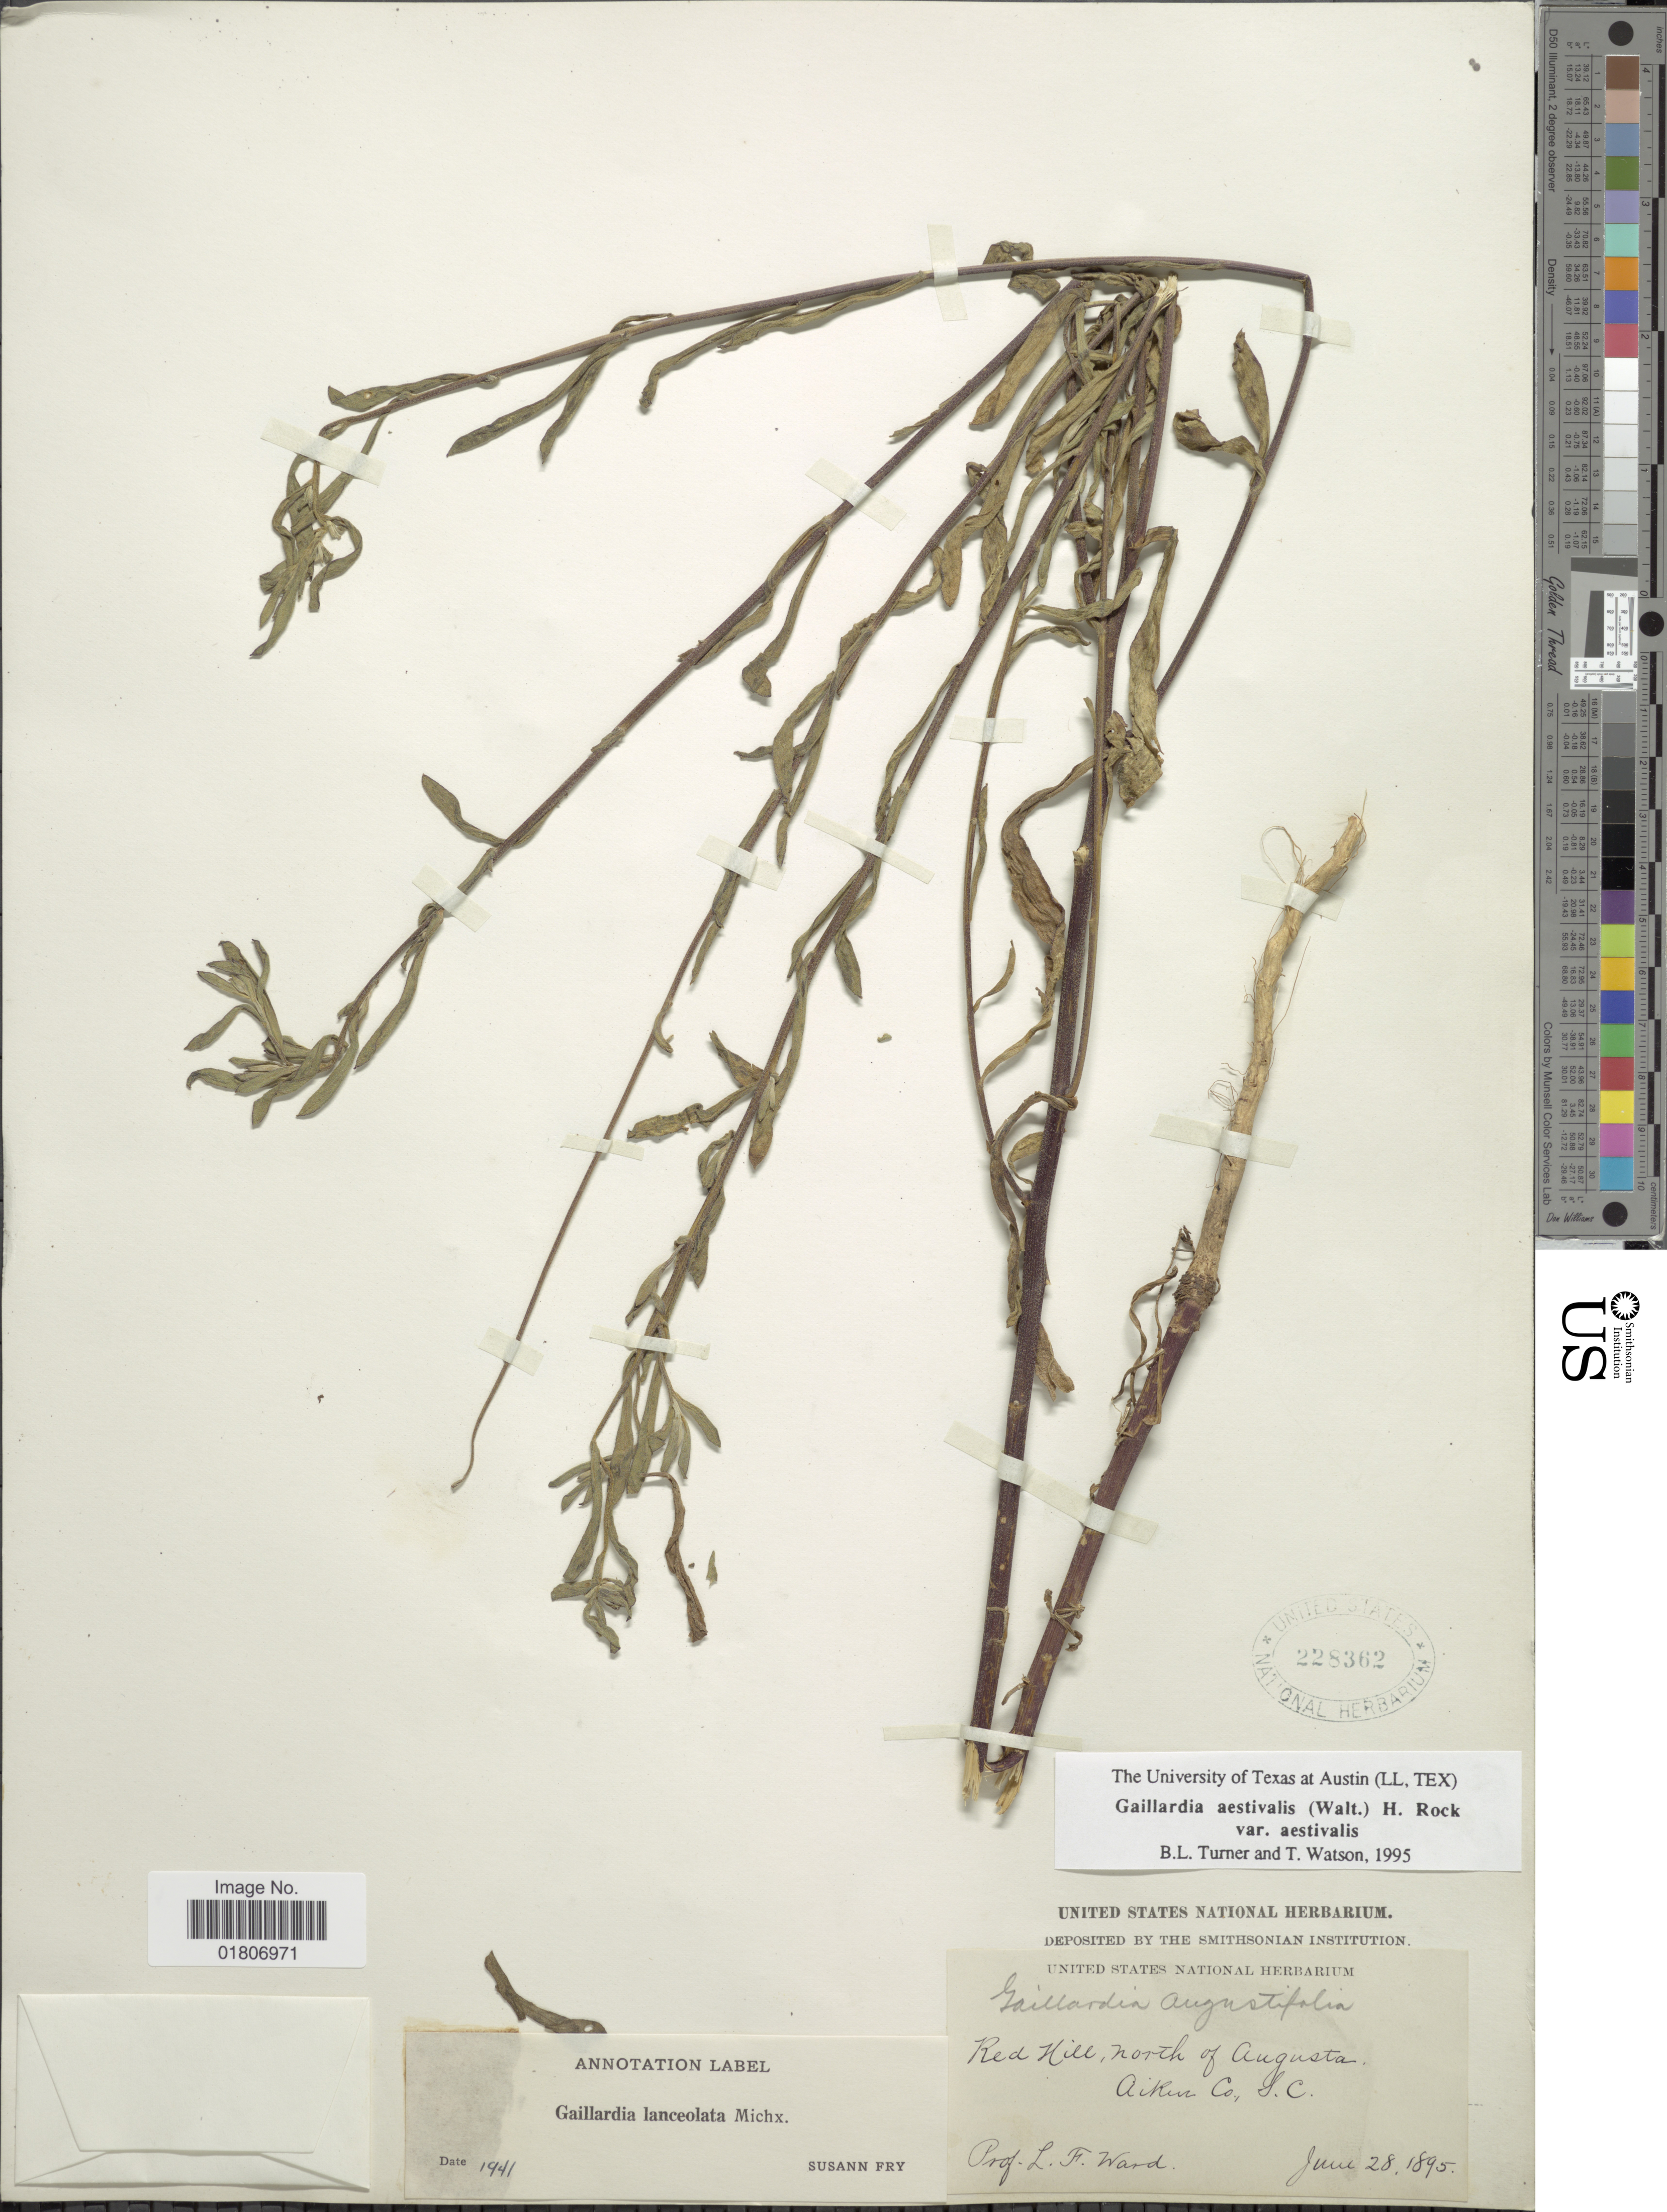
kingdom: Plantae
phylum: Tracheophyta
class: Magnoliopsida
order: Asterales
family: Asteraceae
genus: Gaillardia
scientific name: Gaillardia aestivalis var. aestivalis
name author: (Walter) H. Rock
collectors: L. Ward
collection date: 1895-06-28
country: United States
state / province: South Carolina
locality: Red Hill, north of Augusta. Aikin Co.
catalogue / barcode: US 228362